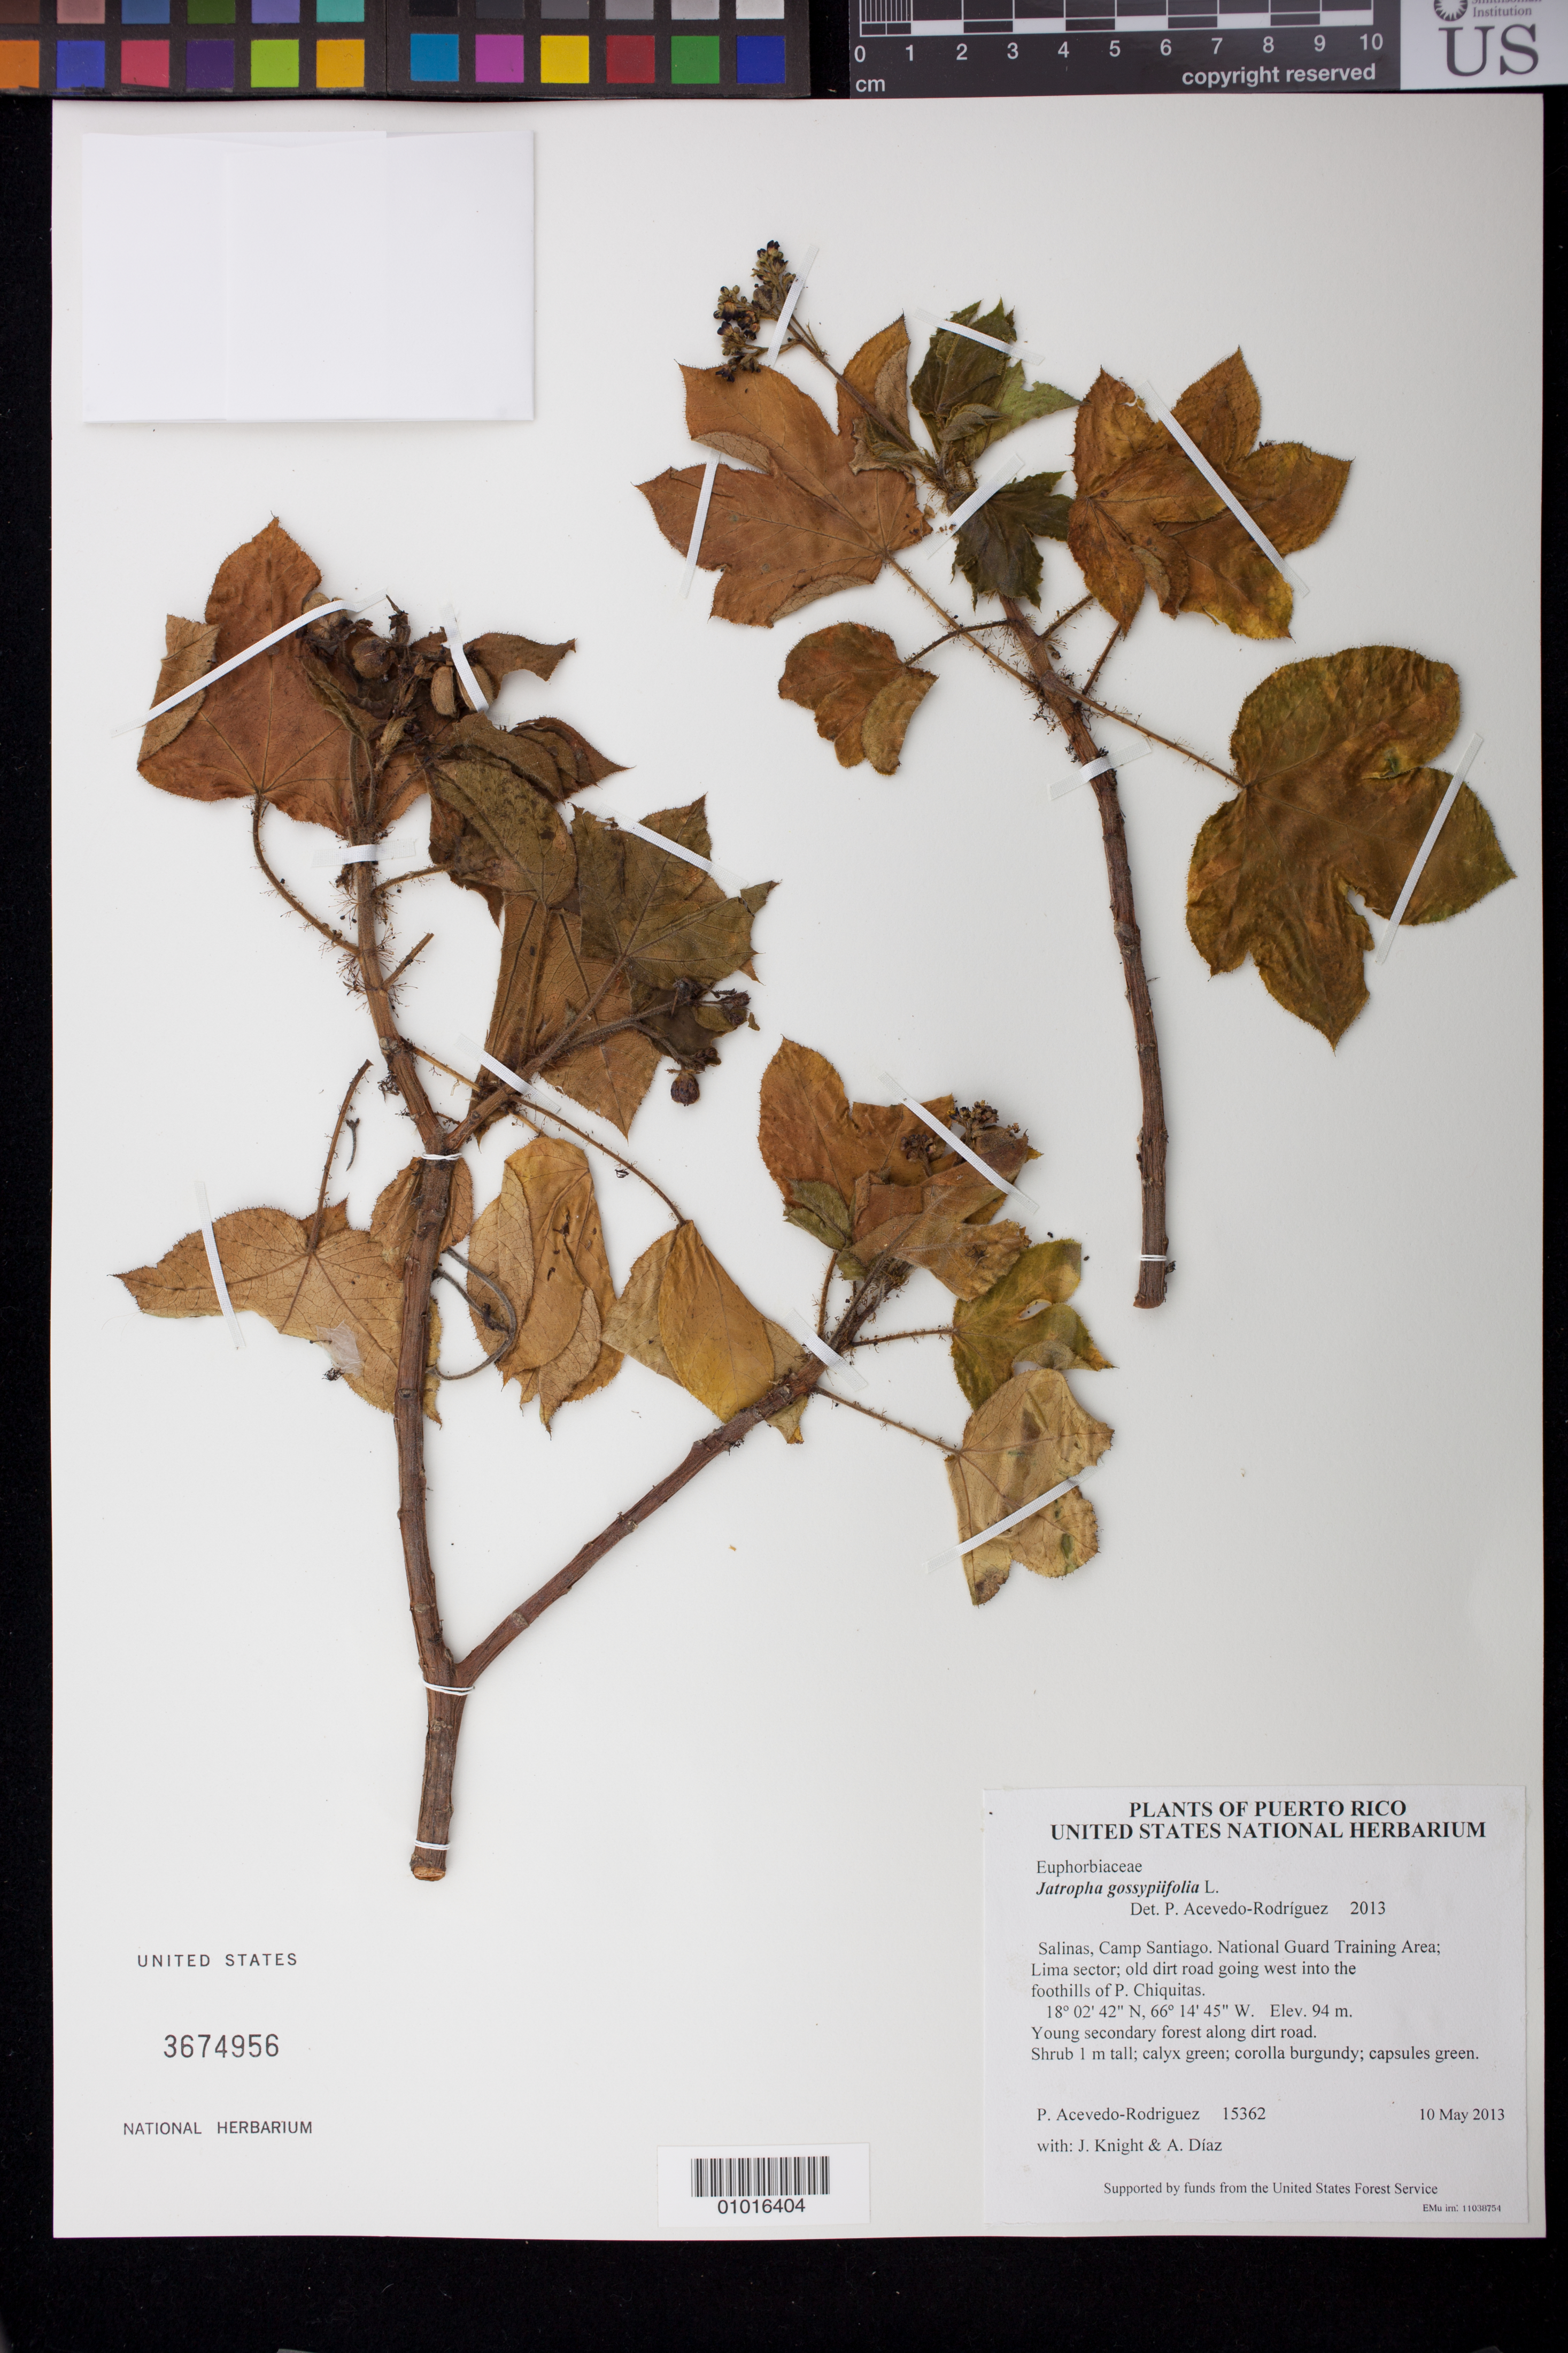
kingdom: Plantae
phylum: Tracheophyta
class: Magnoliopsida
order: Malpighiales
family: Euphorbiaceae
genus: Jatropha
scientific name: Jatropha gossypiifolia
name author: L.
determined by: Acevedo-Rodríguez, P., (BOT), Smithsonian Institution - National Museum of Natural History (UNITED STATES)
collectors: P. Acevedo-Rodr., J. Knight & A. Díaz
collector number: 15362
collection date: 2013-05-10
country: Puerto Rico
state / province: Salinas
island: Puerto Rico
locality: Camp Santiago. National Guard Training Area; Lima sector; old dirt road going west into the foothills of P. Chiquitas.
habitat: Young secondary forest along dirt road.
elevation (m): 94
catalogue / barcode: US 3674956